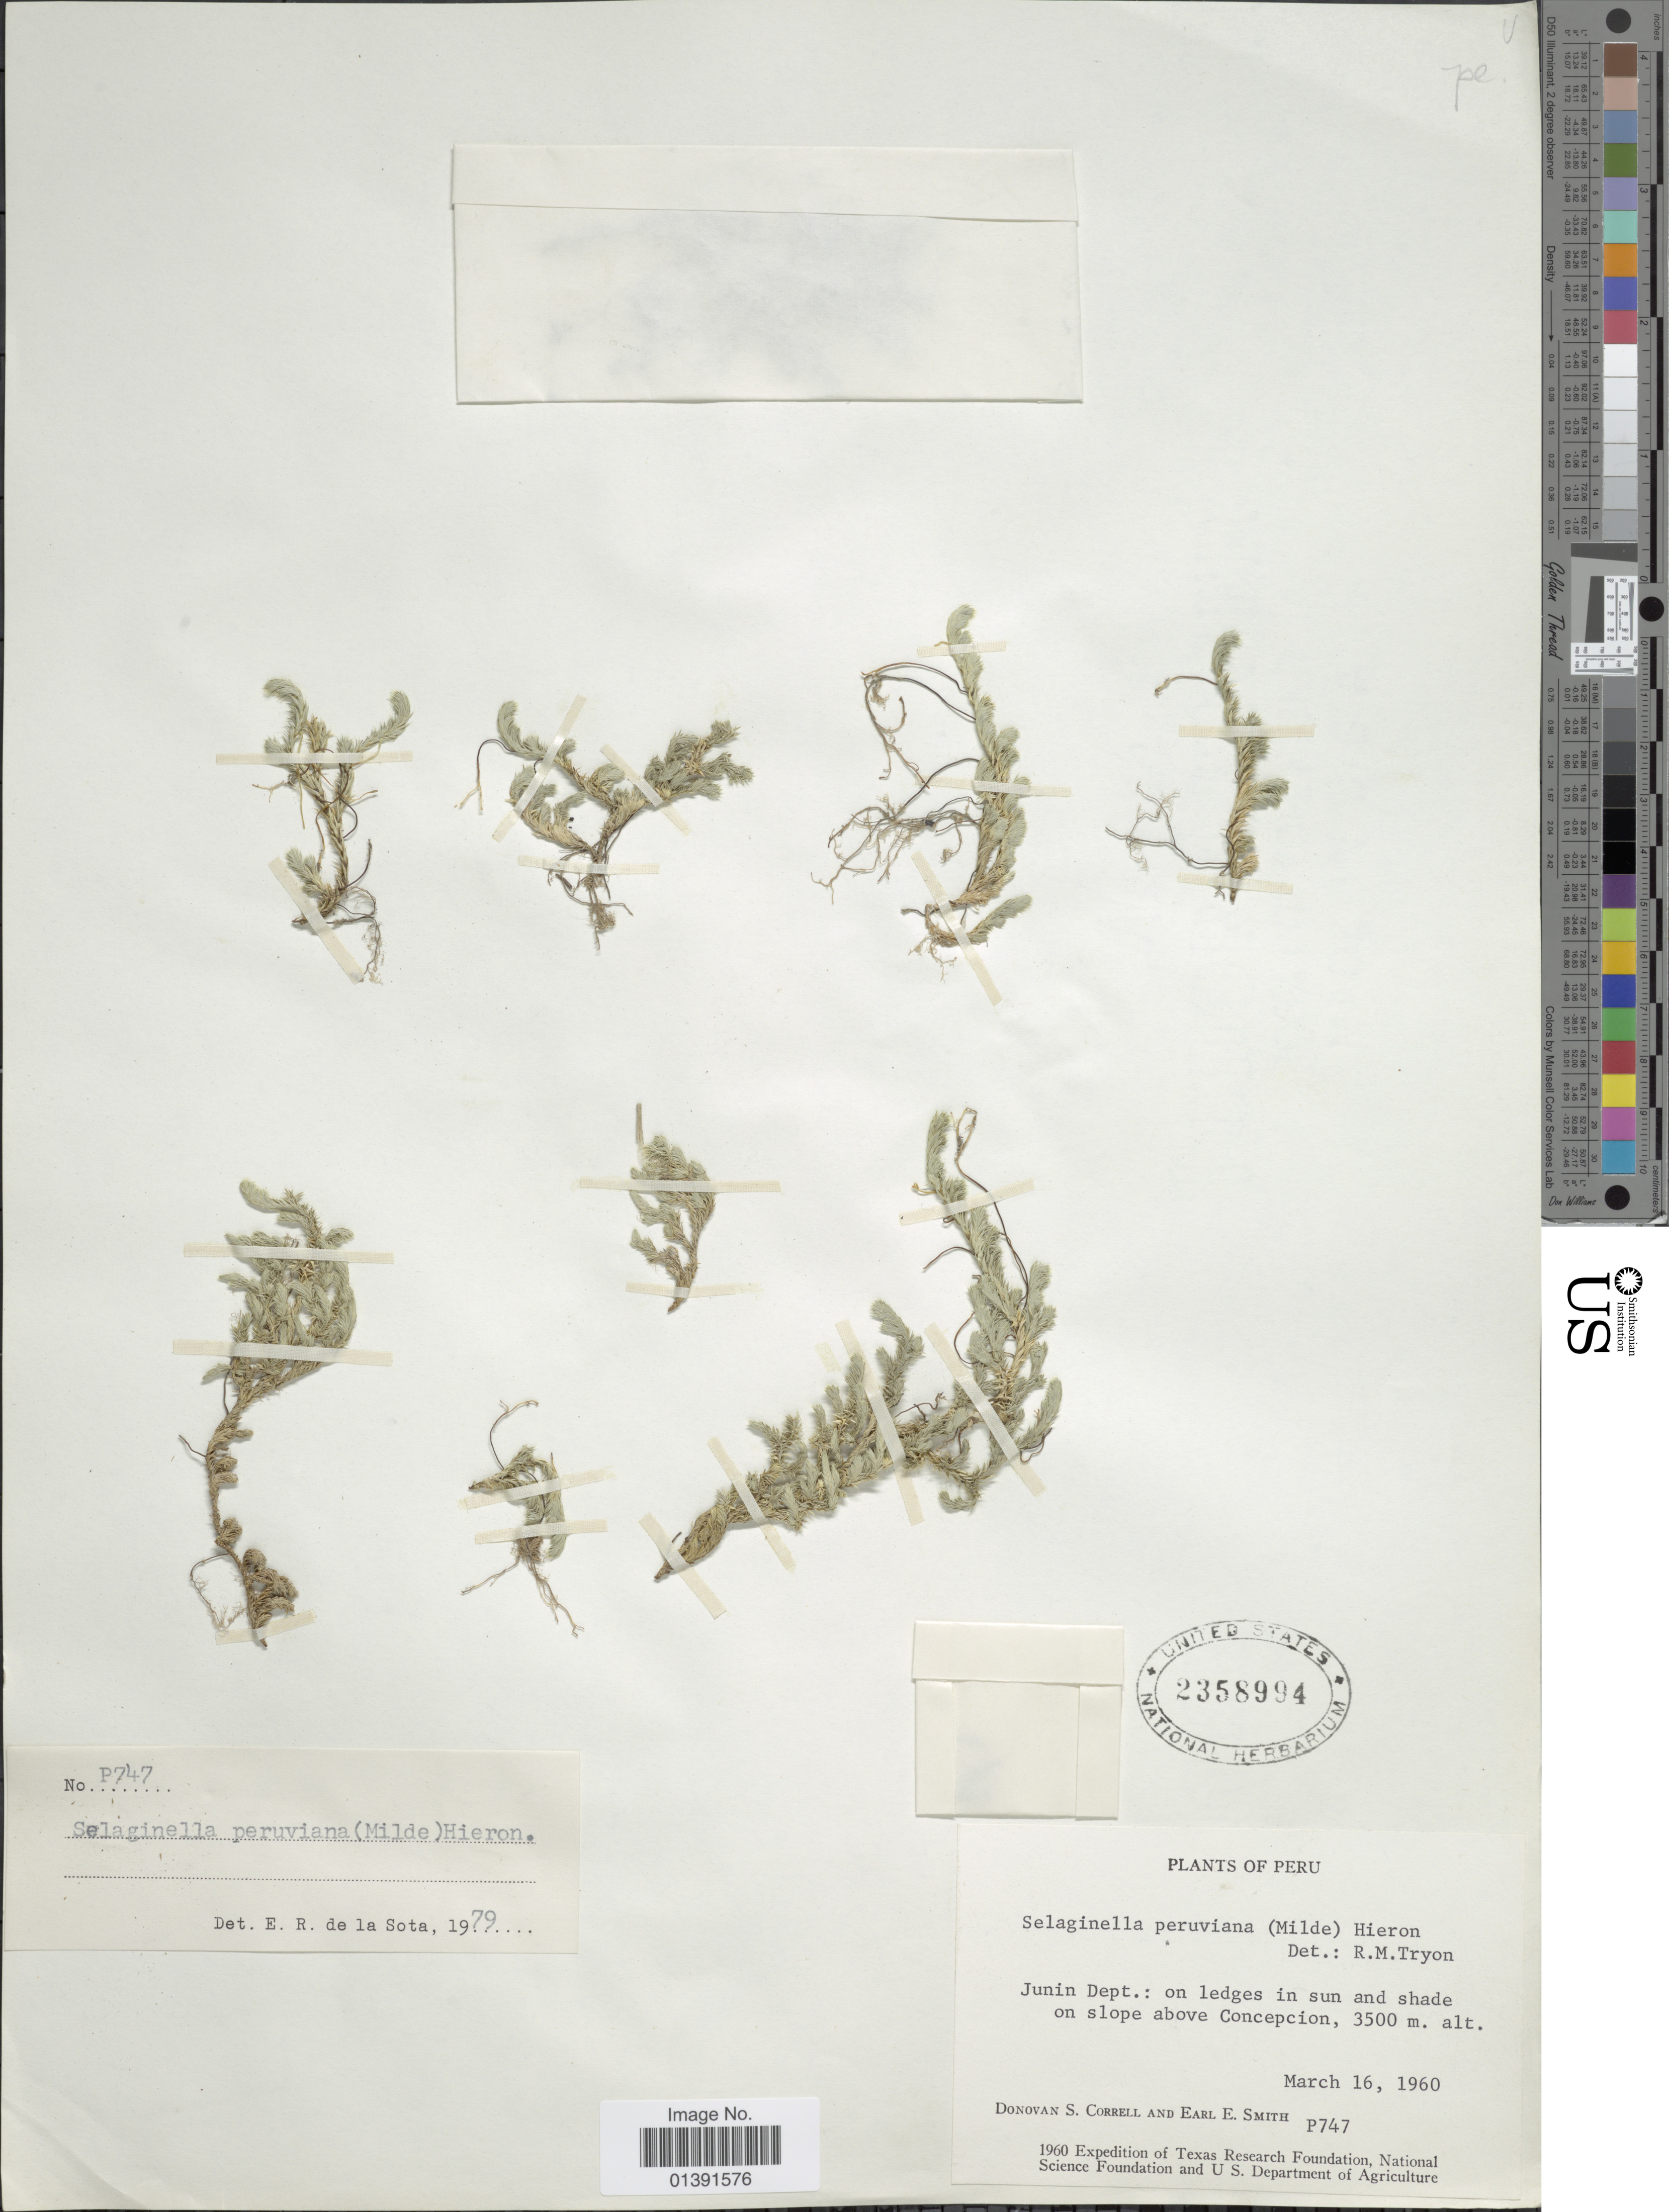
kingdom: Plantae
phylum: Tracheophyta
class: Lycopodiopsida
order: Selaginellales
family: Selaginellaceae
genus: Selaginella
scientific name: Selaginella peruviana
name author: (Milde) Hieron.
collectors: D. S. Correll & E. E. Smith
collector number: P747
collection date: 1960-03-16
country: Peru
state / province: Junín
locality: On ledges in sun and shad on slope above Concepcion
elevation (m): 3500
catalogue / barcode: US 2358994